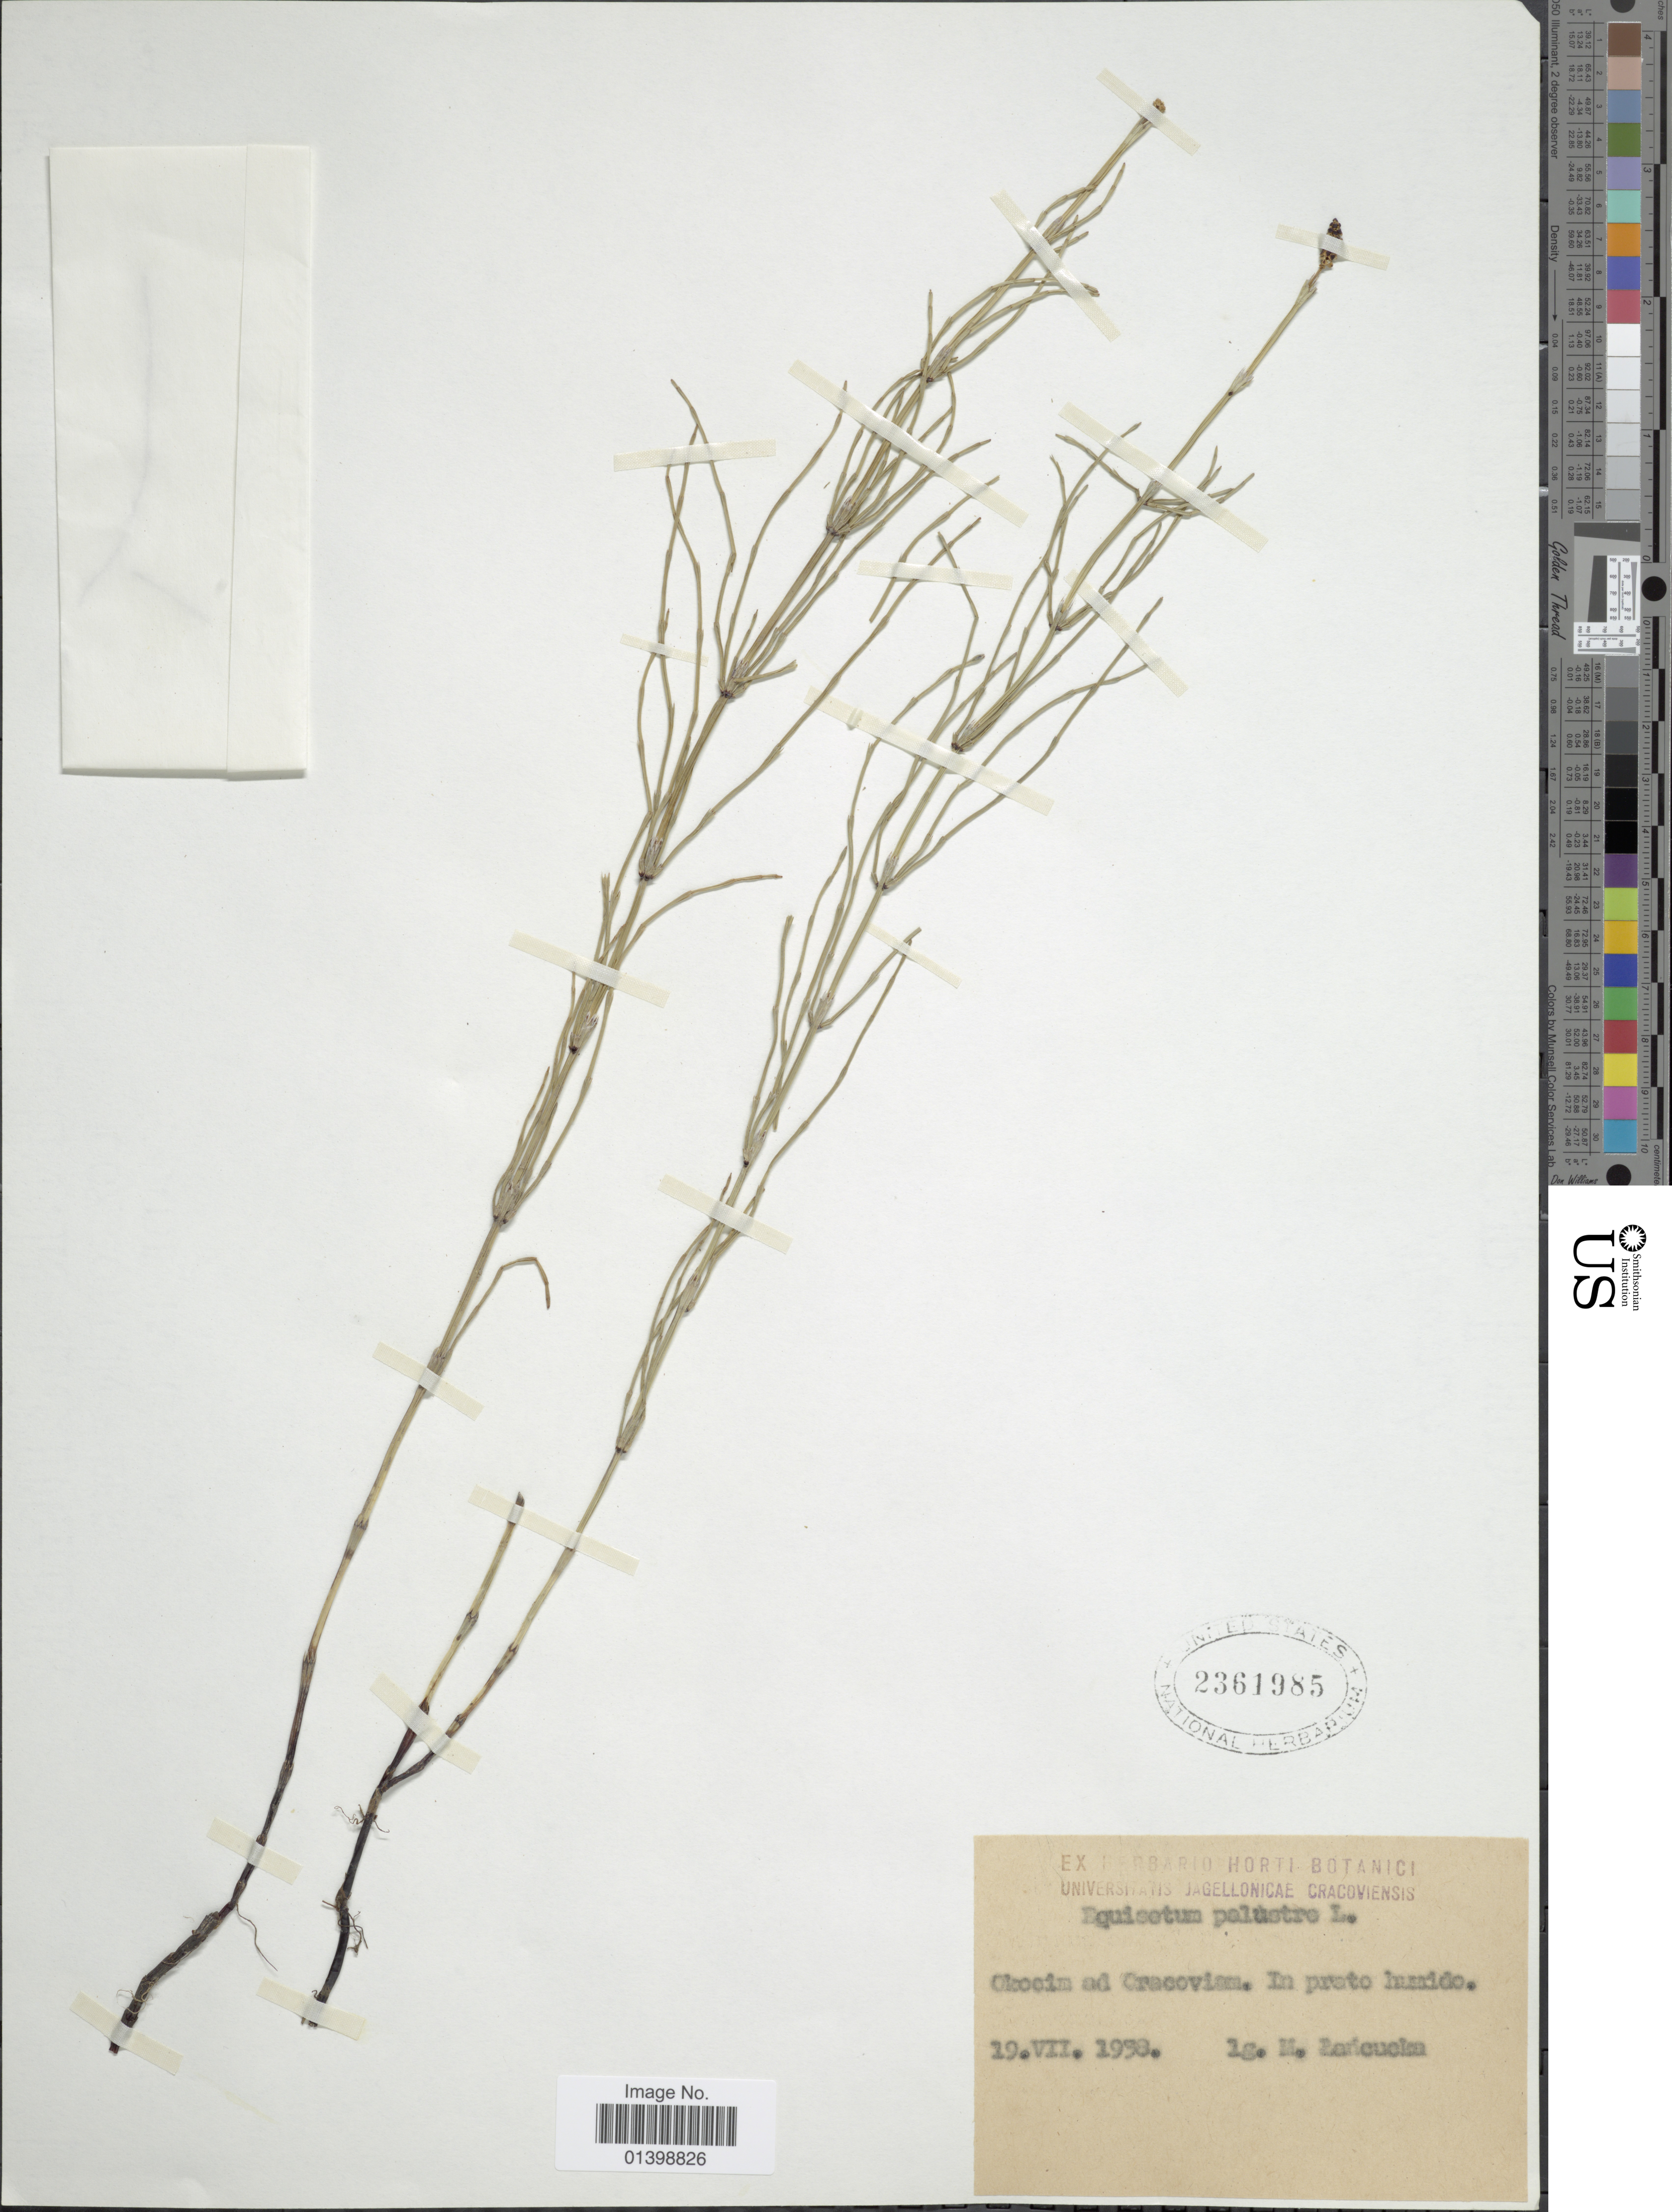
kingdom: Plantae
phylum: Tracheophyta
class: Polypodiopsida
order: Equisetales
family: Equisetaceae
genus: Equisetum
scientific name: Equisetum palustre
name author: L.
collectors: M. Paricuela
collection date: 1938-07-19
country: Poland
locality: Okooim ad Cracovium. In parto humido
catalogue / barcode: US 2361985